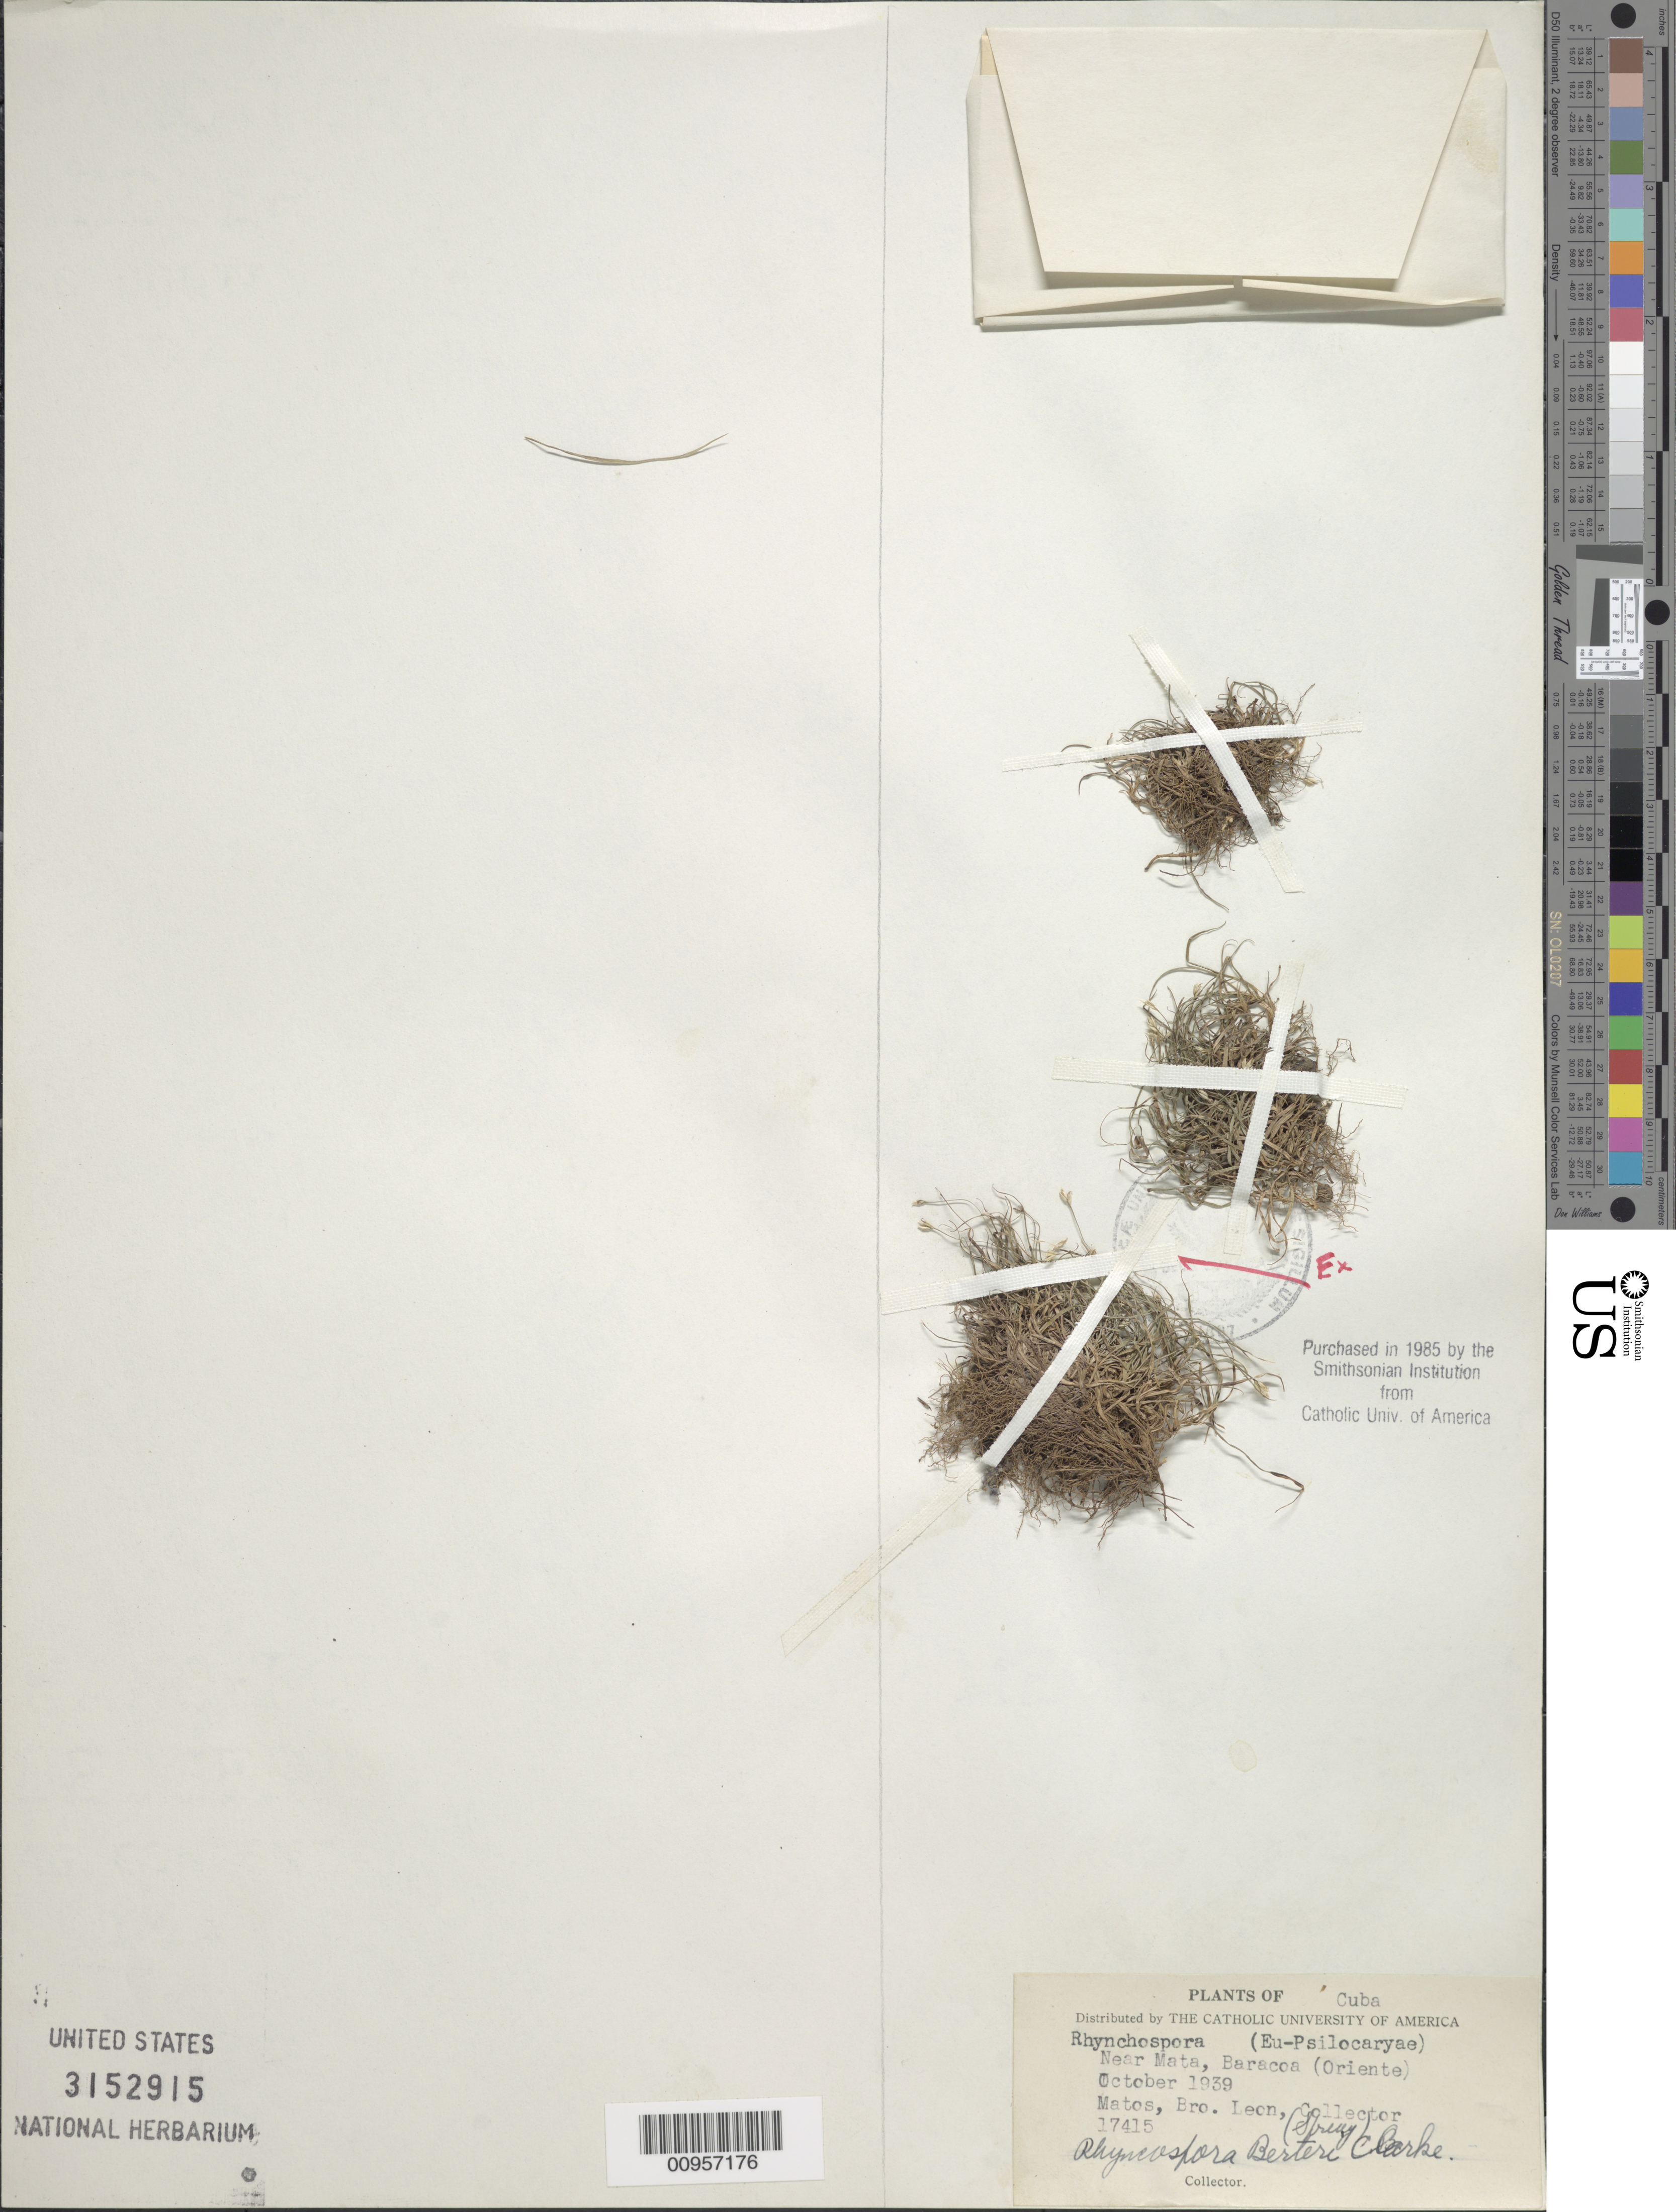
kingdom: Plantae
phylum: Tracheophyta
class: Liliopsida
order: Poales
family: Cyperaceae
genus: Rhynchospora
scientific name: Rhynchospora berteroi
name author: (Spreng.) C.B. Clarke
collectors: Bro. León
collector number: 17415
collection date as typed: Oct 1939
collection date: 1939-10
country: Cuba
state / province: Guantanamo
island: Cuba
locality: Near Mata, Baracoa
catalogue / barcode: US 3152915